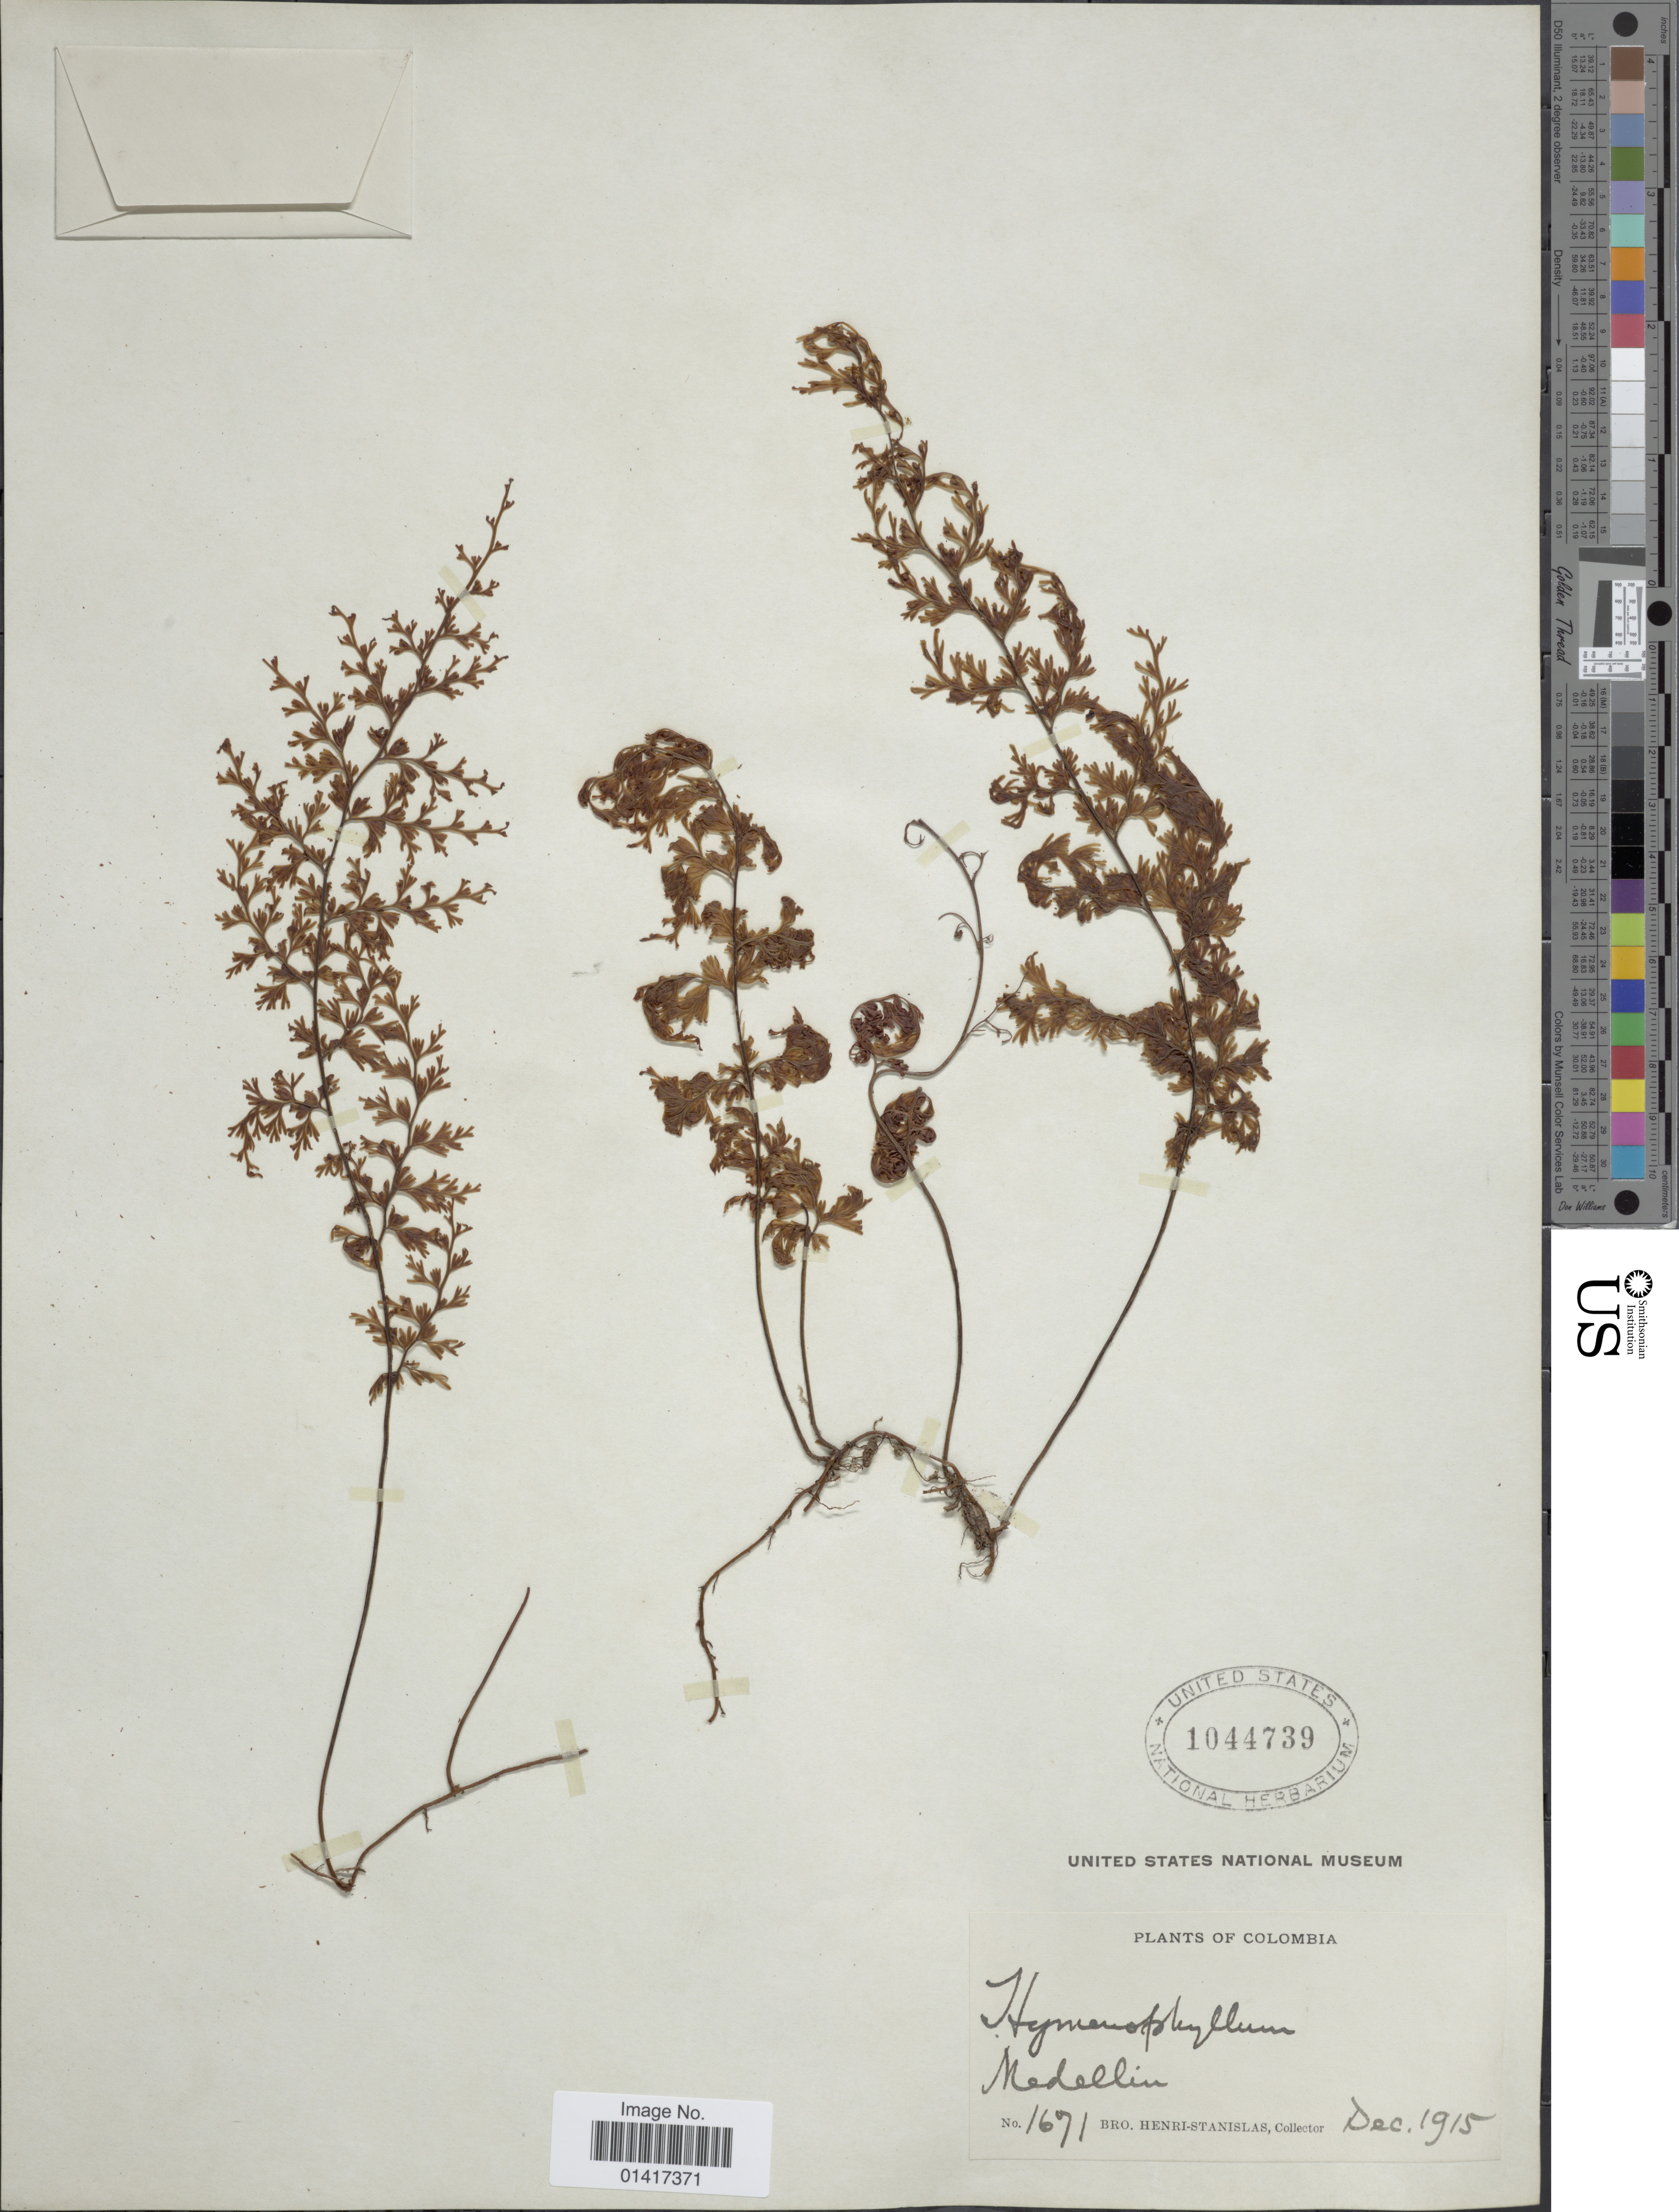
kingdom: Plantae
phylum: Tracheophyta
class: Polypodiopsida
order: Hymenophyllales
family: Hymenophyllaceae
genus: Hymenophyllum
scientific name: Hymenophyllum sp.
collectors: Henri-Stanislas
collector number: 1671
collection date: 1915-12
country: Colombia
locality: Medellin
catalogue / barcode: US 1044739